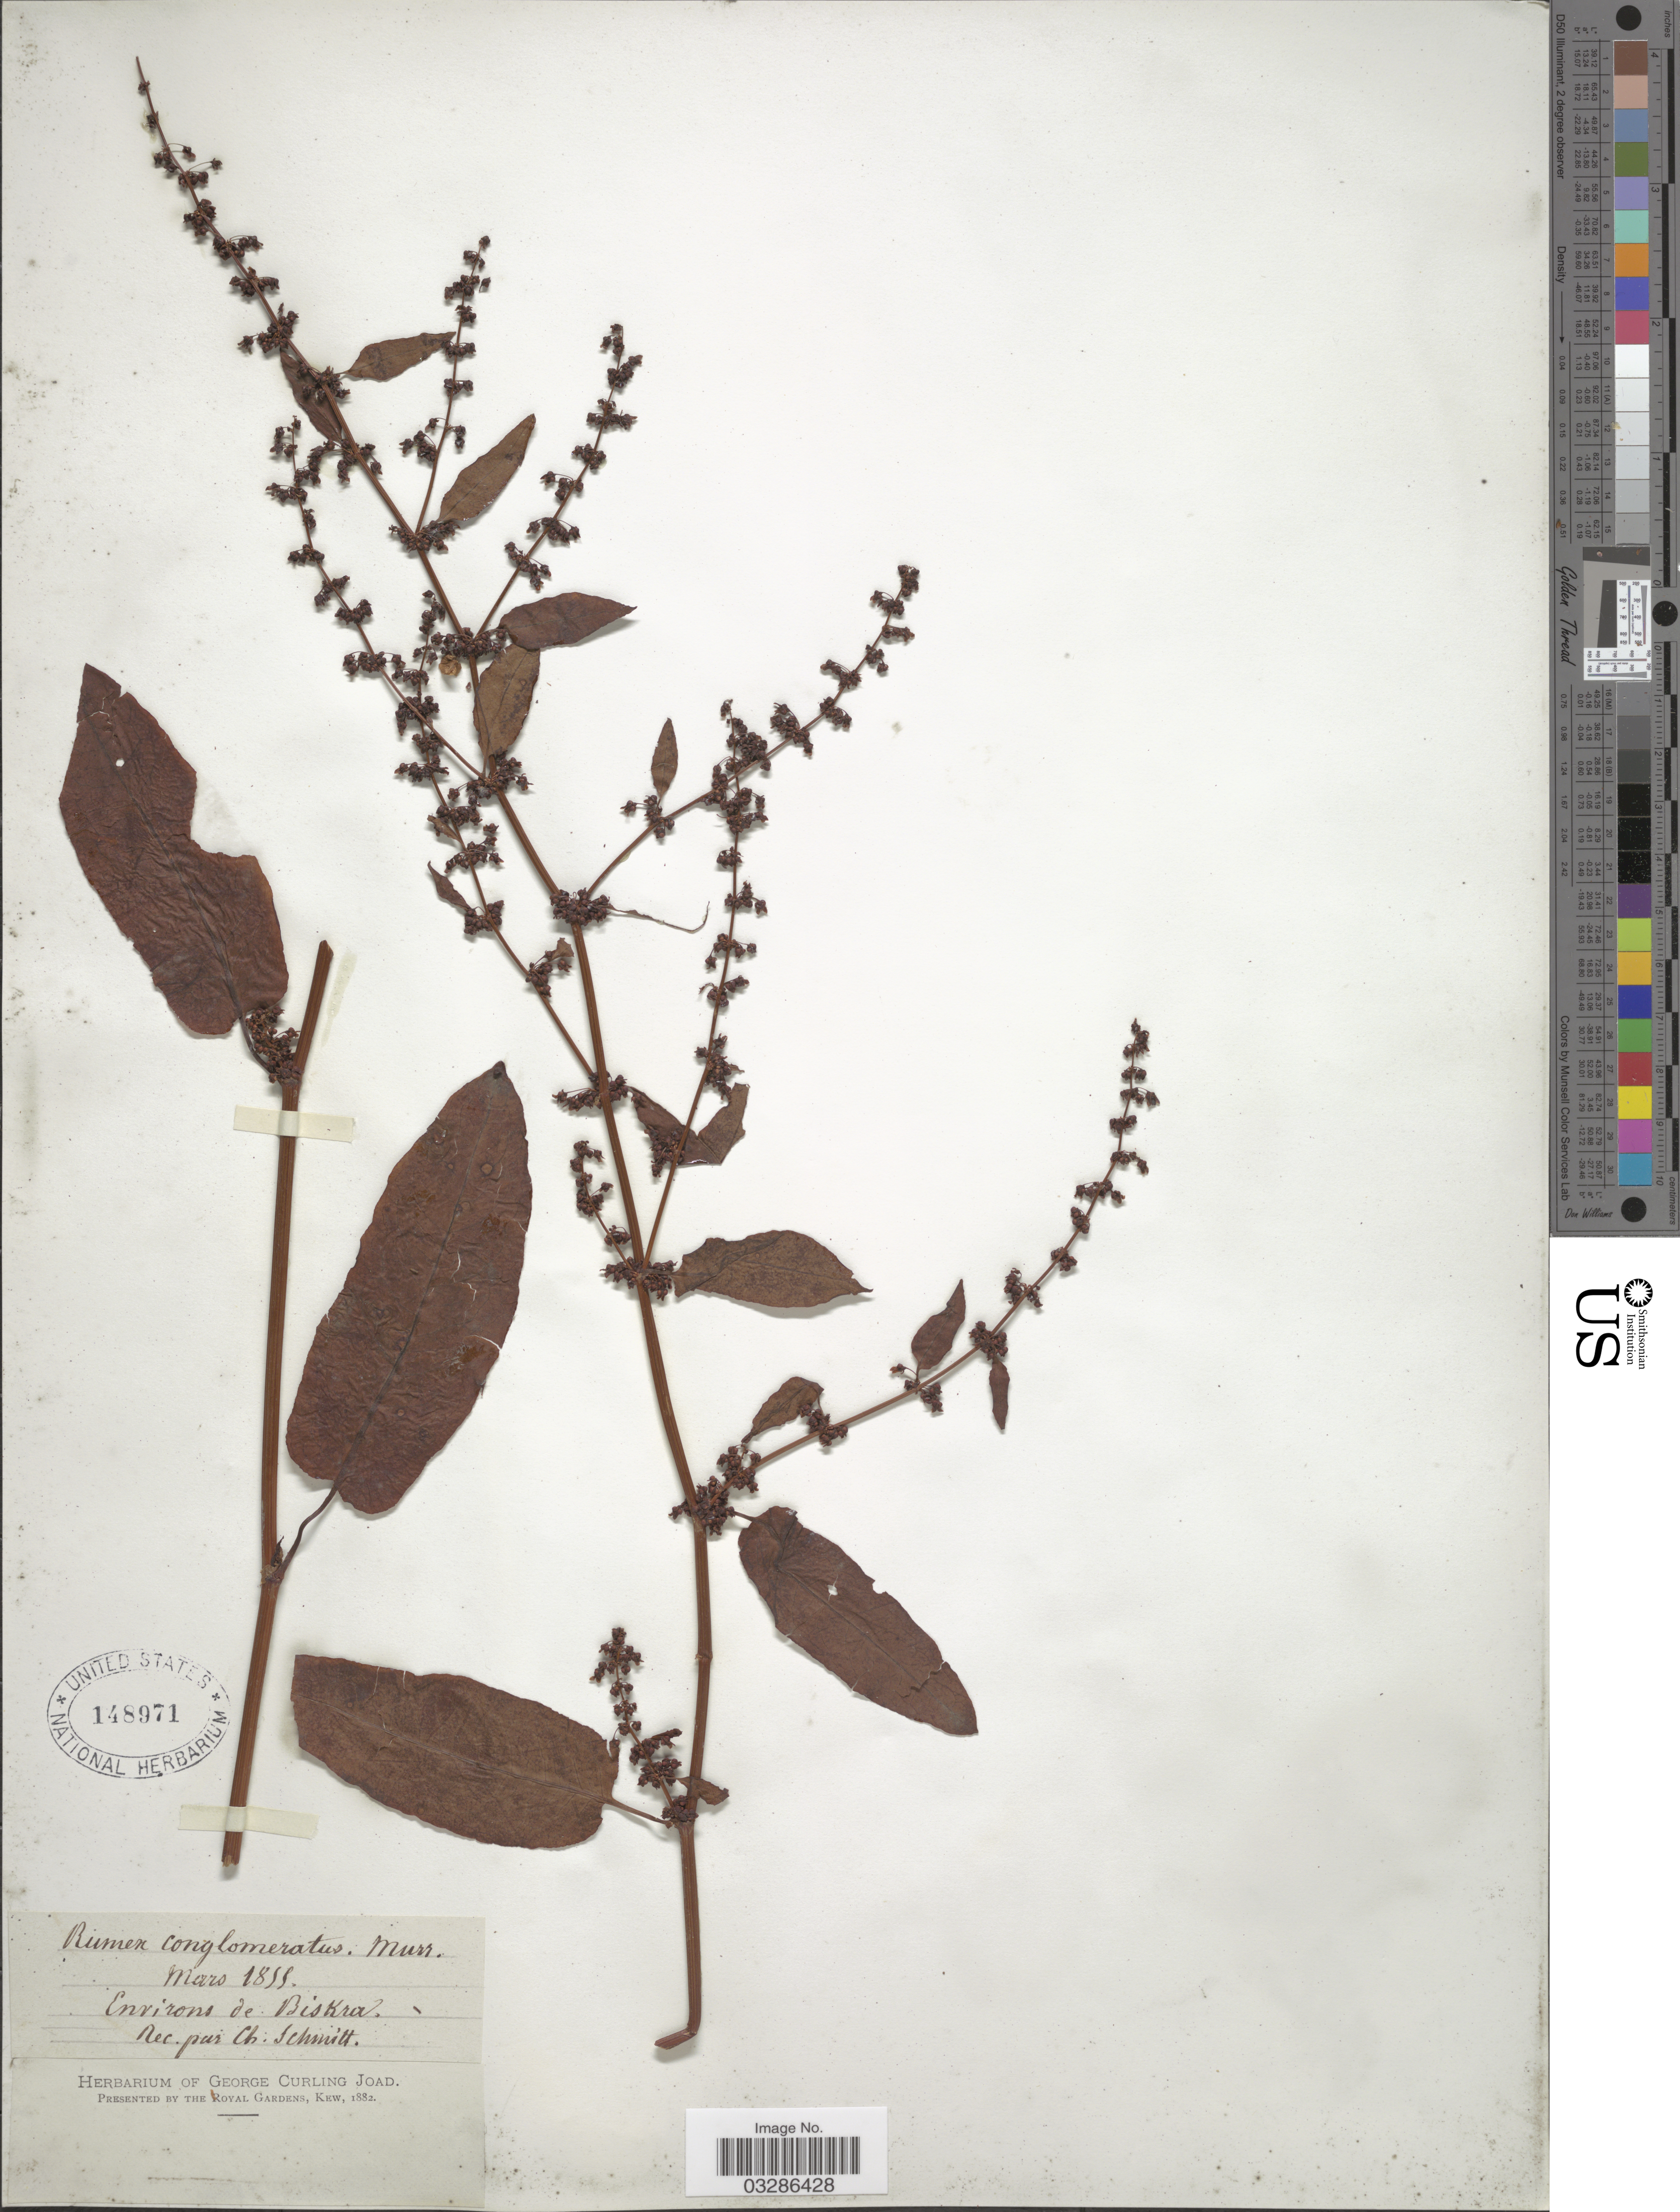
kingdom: Plantae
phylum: Tracheophyta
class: Magnoliopsida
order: Caryophyllales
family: Polygonaceae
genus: Rumex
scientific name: Rumex conglomeratus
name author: Murray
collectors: C. Schmitt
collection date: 1855-03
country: Algeria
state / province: Biskra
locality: Environs de Biskra.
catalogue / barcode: US 148971